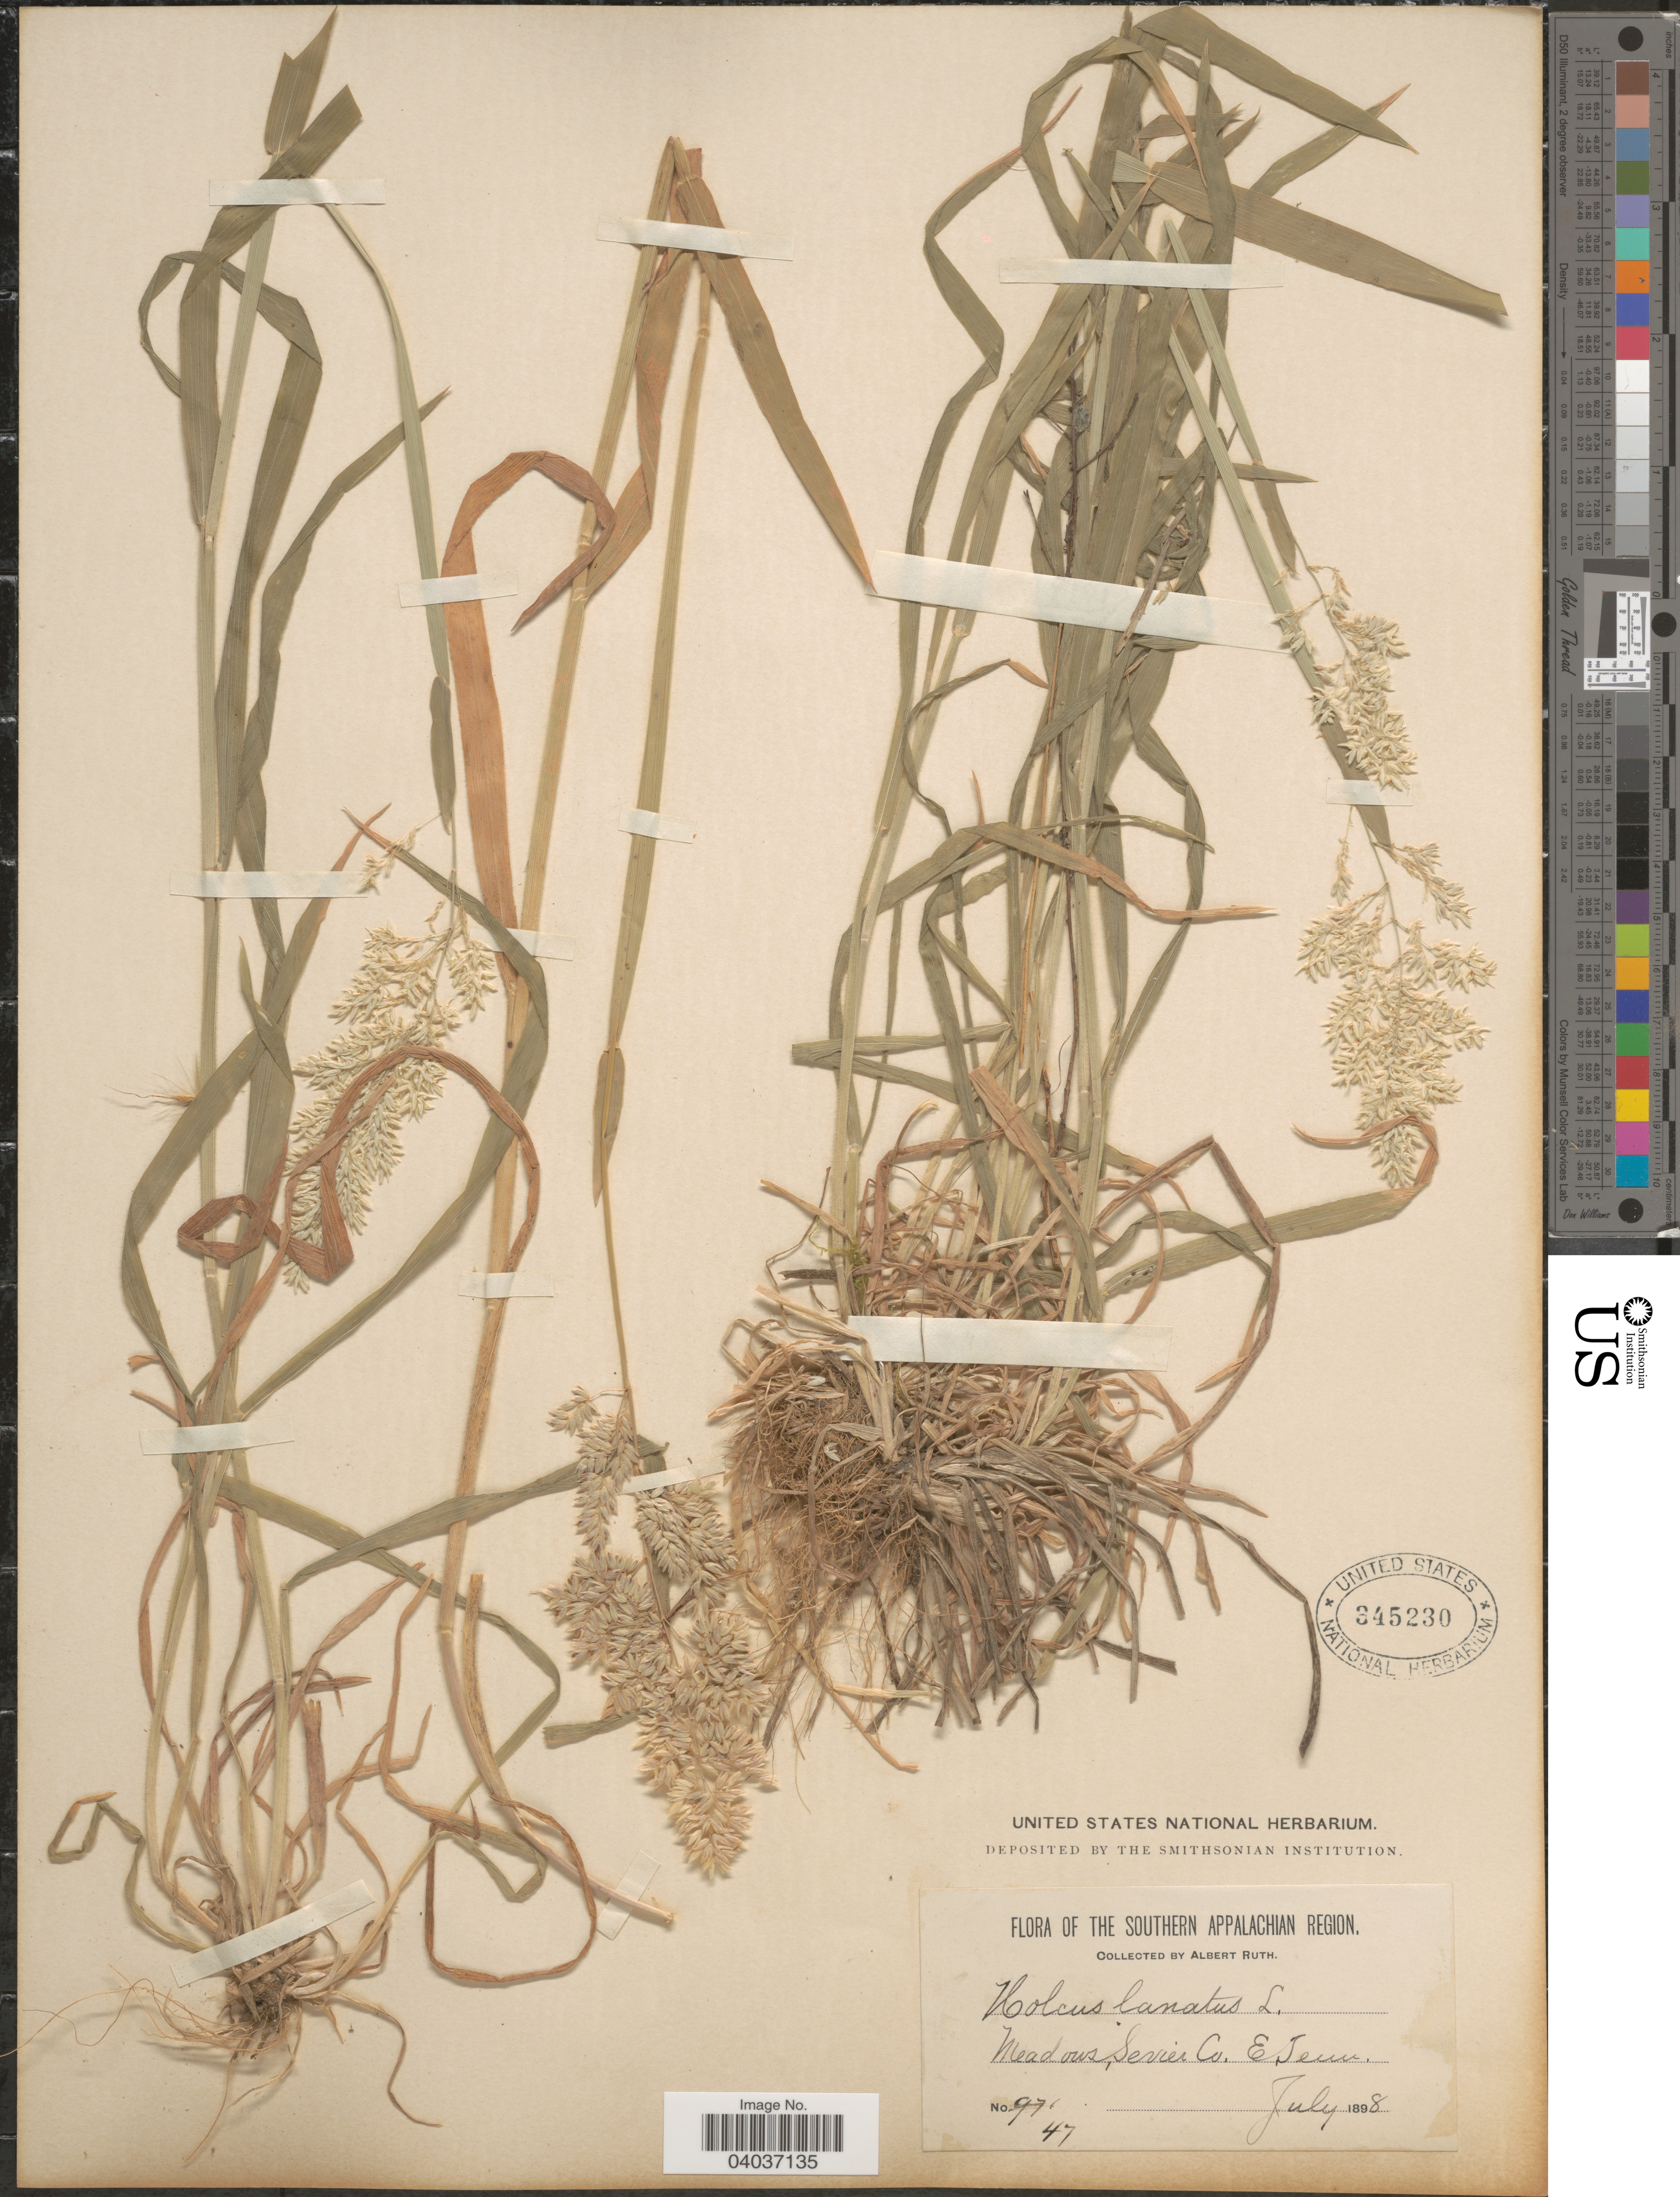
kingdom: Plantae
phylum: Tracheophyta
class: Liliopsida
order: Poales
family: Poaceae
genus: Holcus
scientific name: Holcus lanatus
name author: L.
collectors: A. Ruth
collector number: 47*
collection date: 1898-07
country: United States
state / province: Tennessee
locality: The Southern Appalachian Region. Meadows, Sevier Co. E. Tenn.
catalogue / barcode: US 345230